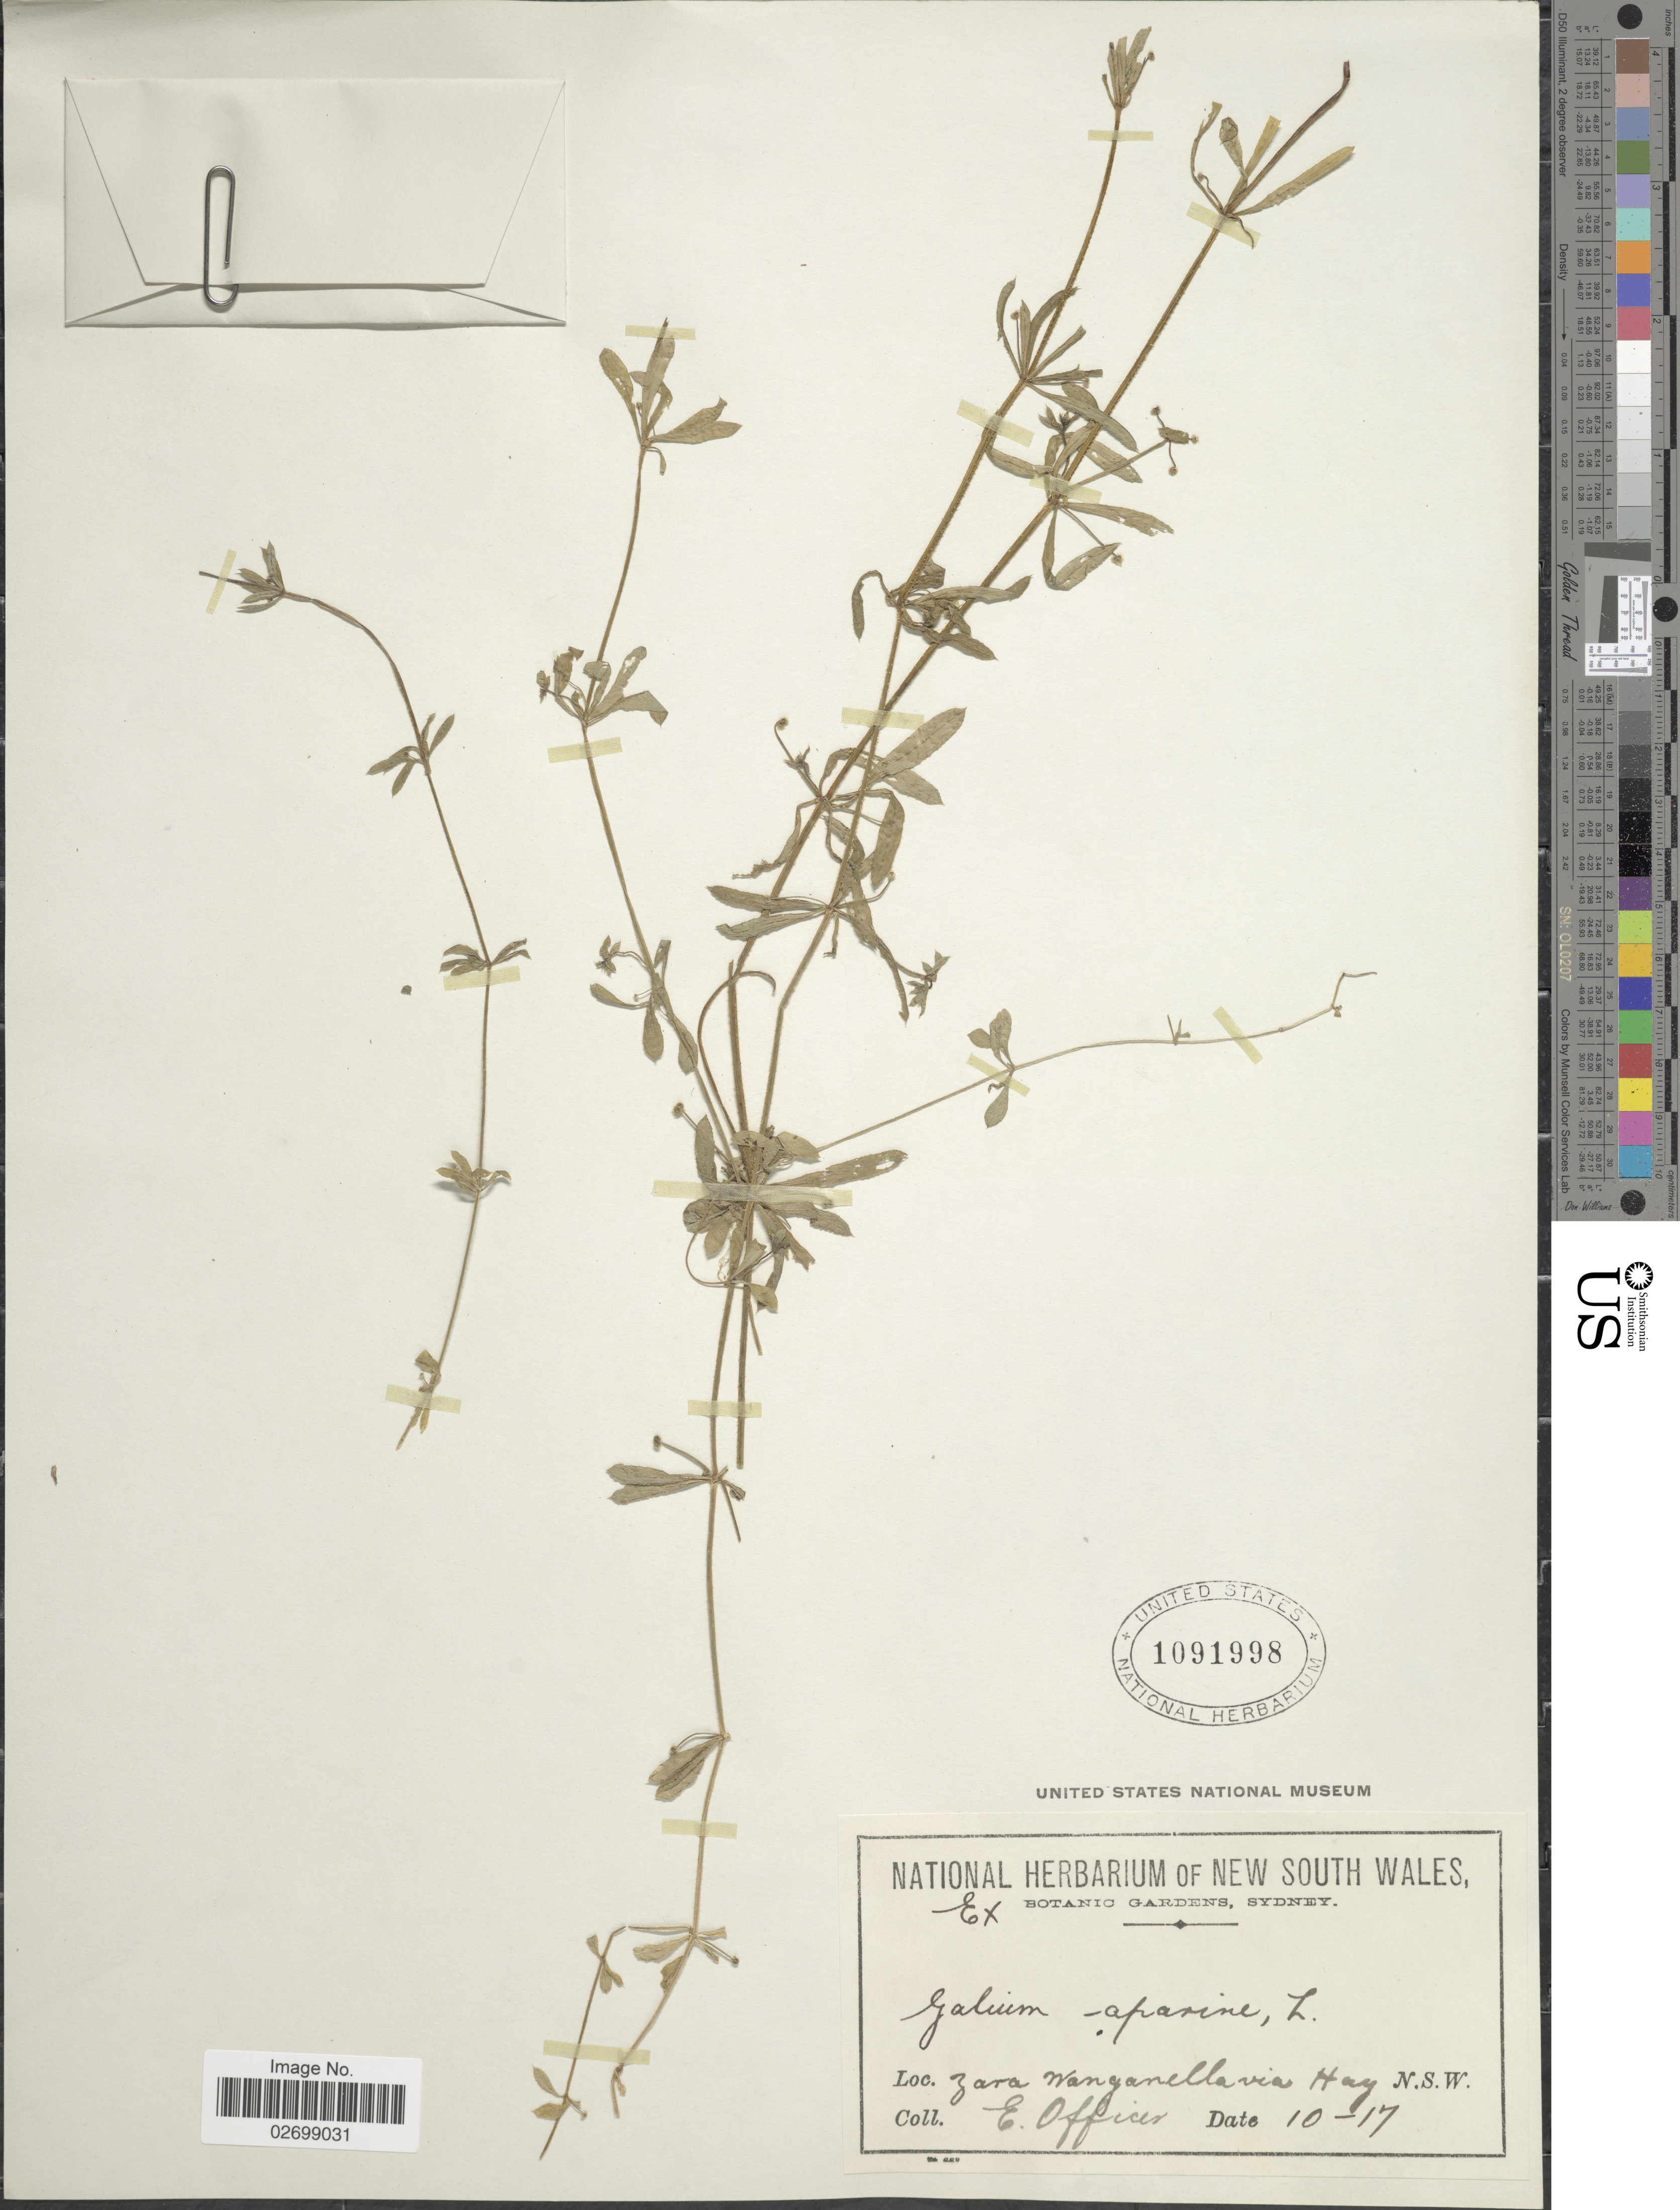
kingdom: Plantae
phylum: Tracheophyta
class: Magnoliopsida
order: Gentianales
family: Rubiaceae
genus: Galium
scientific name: Galium aparine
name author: L.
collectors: E. Officers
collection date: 1917-10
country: Australia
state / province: New South Wales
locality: Zara Wanganella via Hwy.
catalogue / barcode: US 1091998